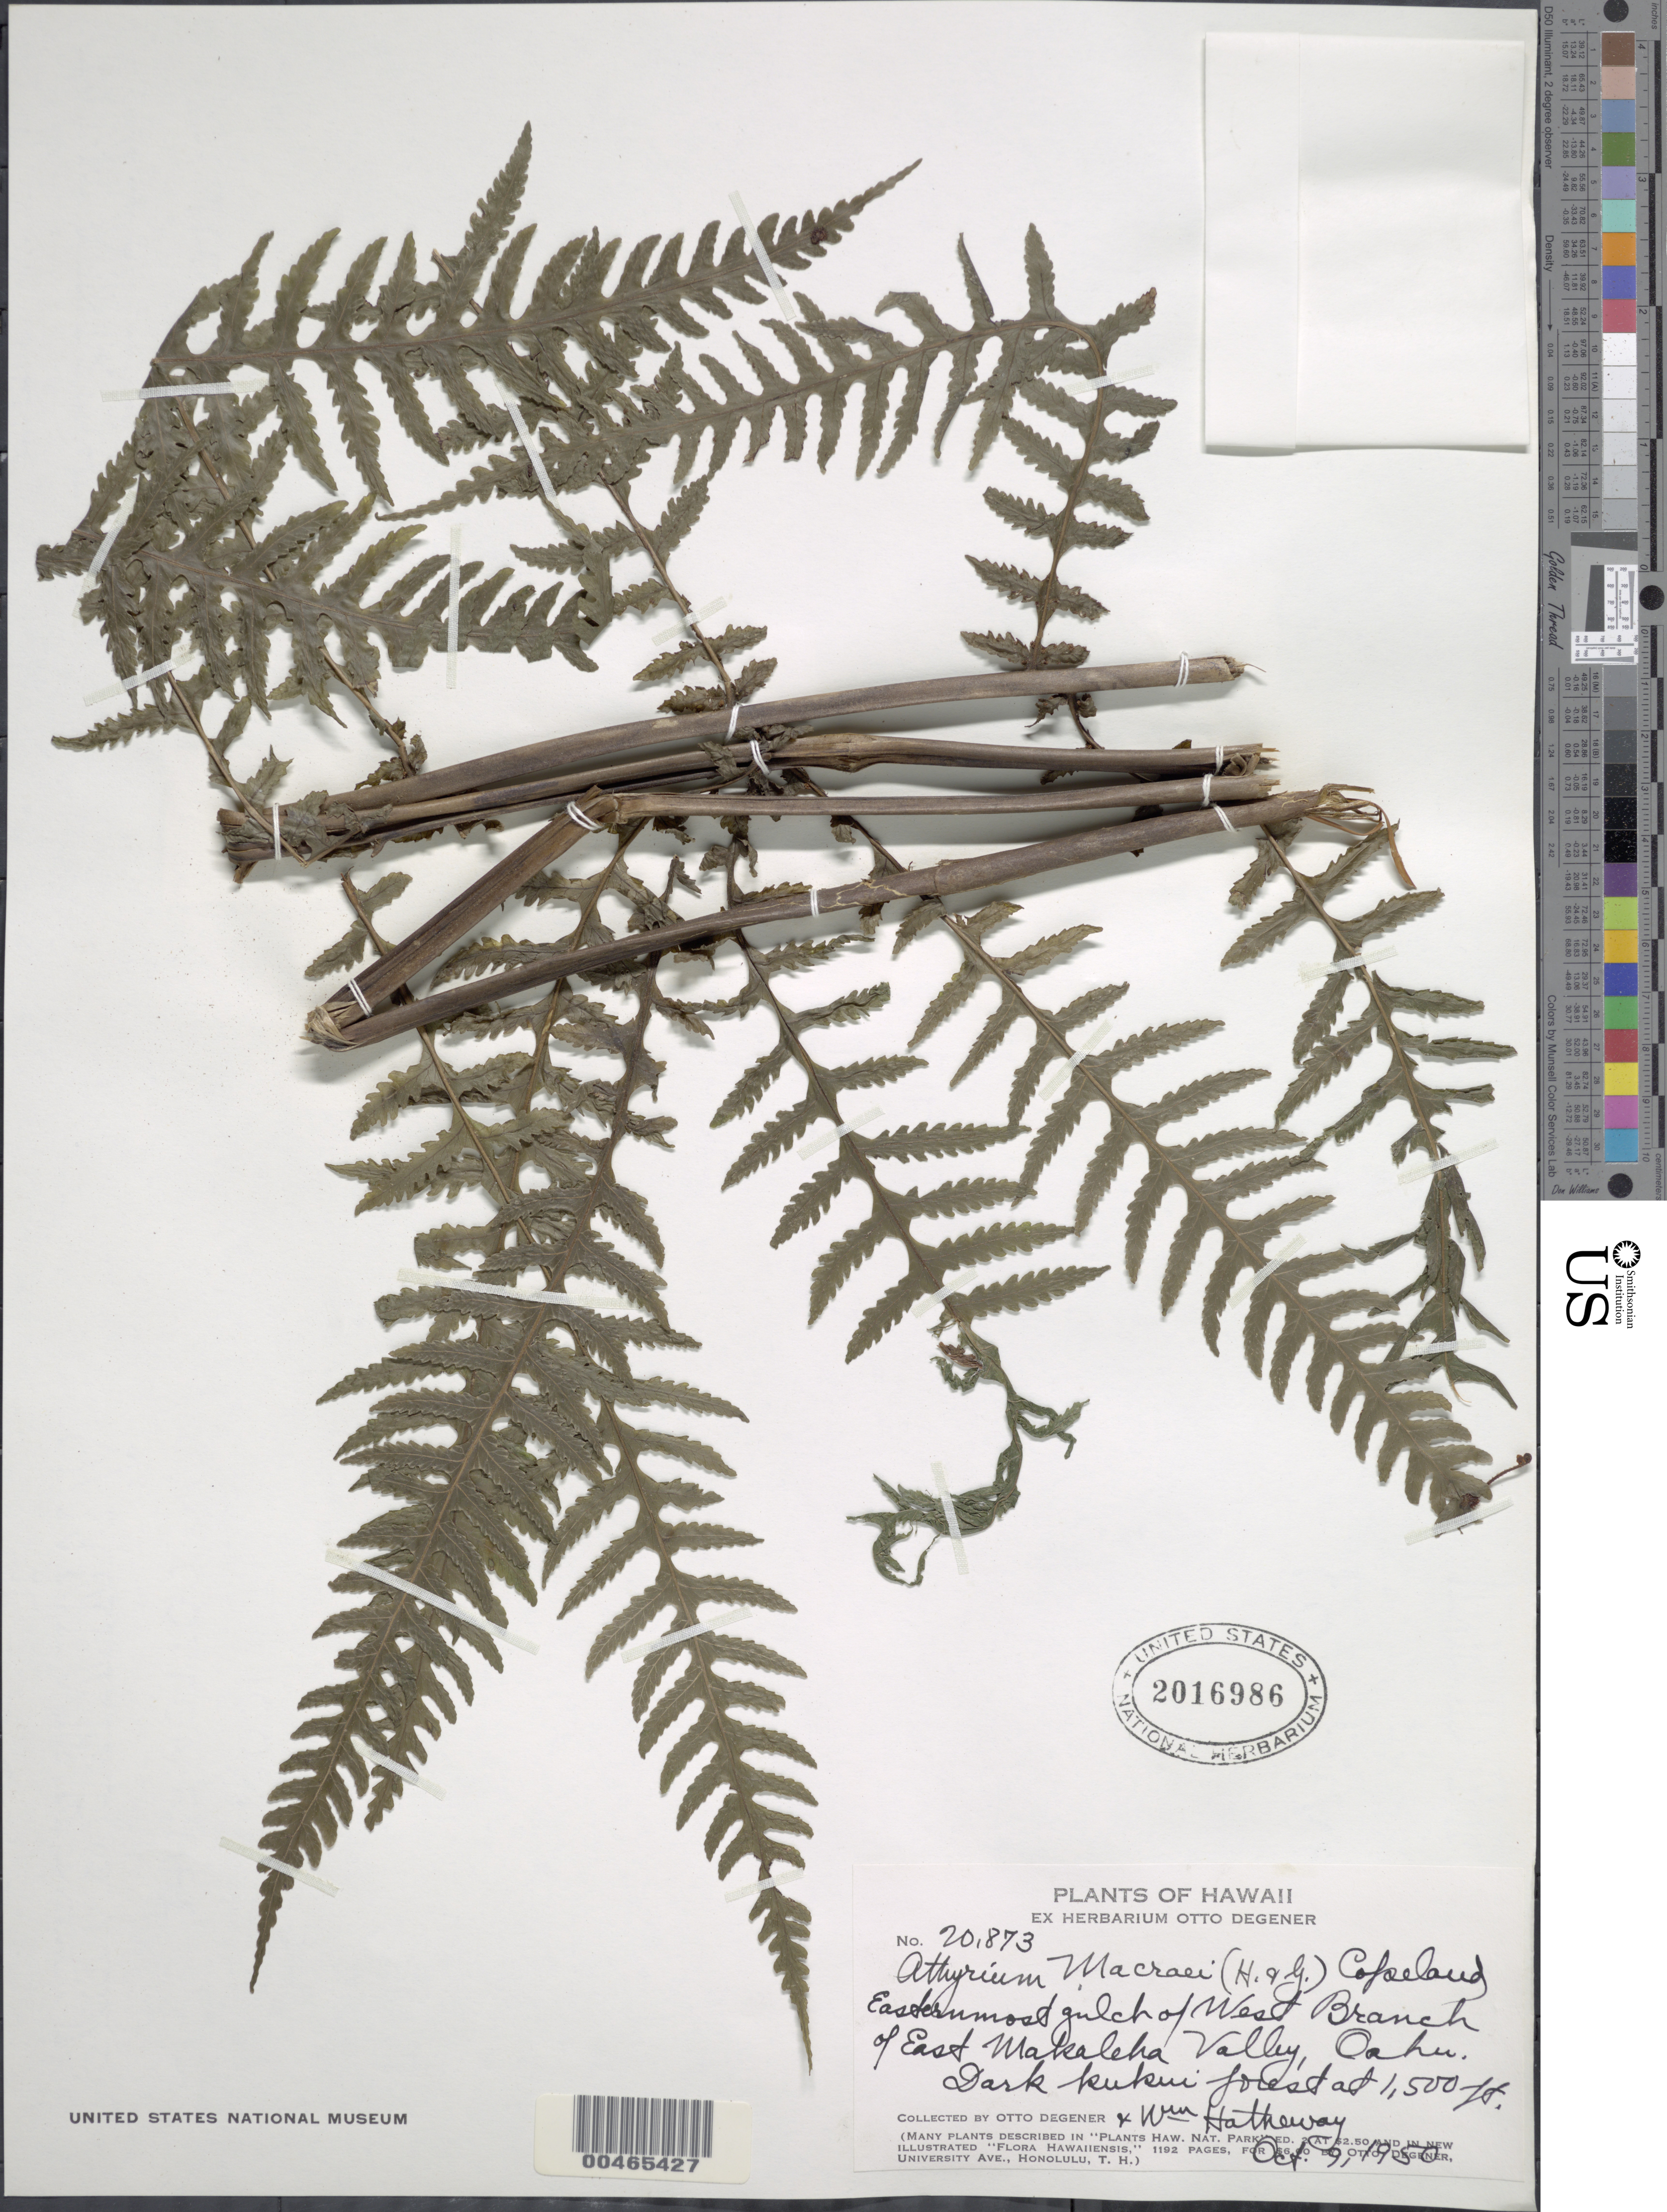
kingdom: Plantae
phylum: Tracheophyta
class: Polypodiopsida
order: Polypodiales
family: Athyriaceae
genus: Deparia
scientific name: Deparia prolifera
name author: (Kaulf.) Hook. & Grev.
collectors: O. Degener & W. Hatheway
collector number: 20873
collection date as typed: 9 Oct 1950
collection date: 1950-10-09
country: United States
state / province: Hawaii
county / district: Honolulu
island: Oahu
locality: Easternmost gulch of W branch of E Makaleha Valley, Oahu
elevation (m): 457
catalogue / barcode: US 2016986